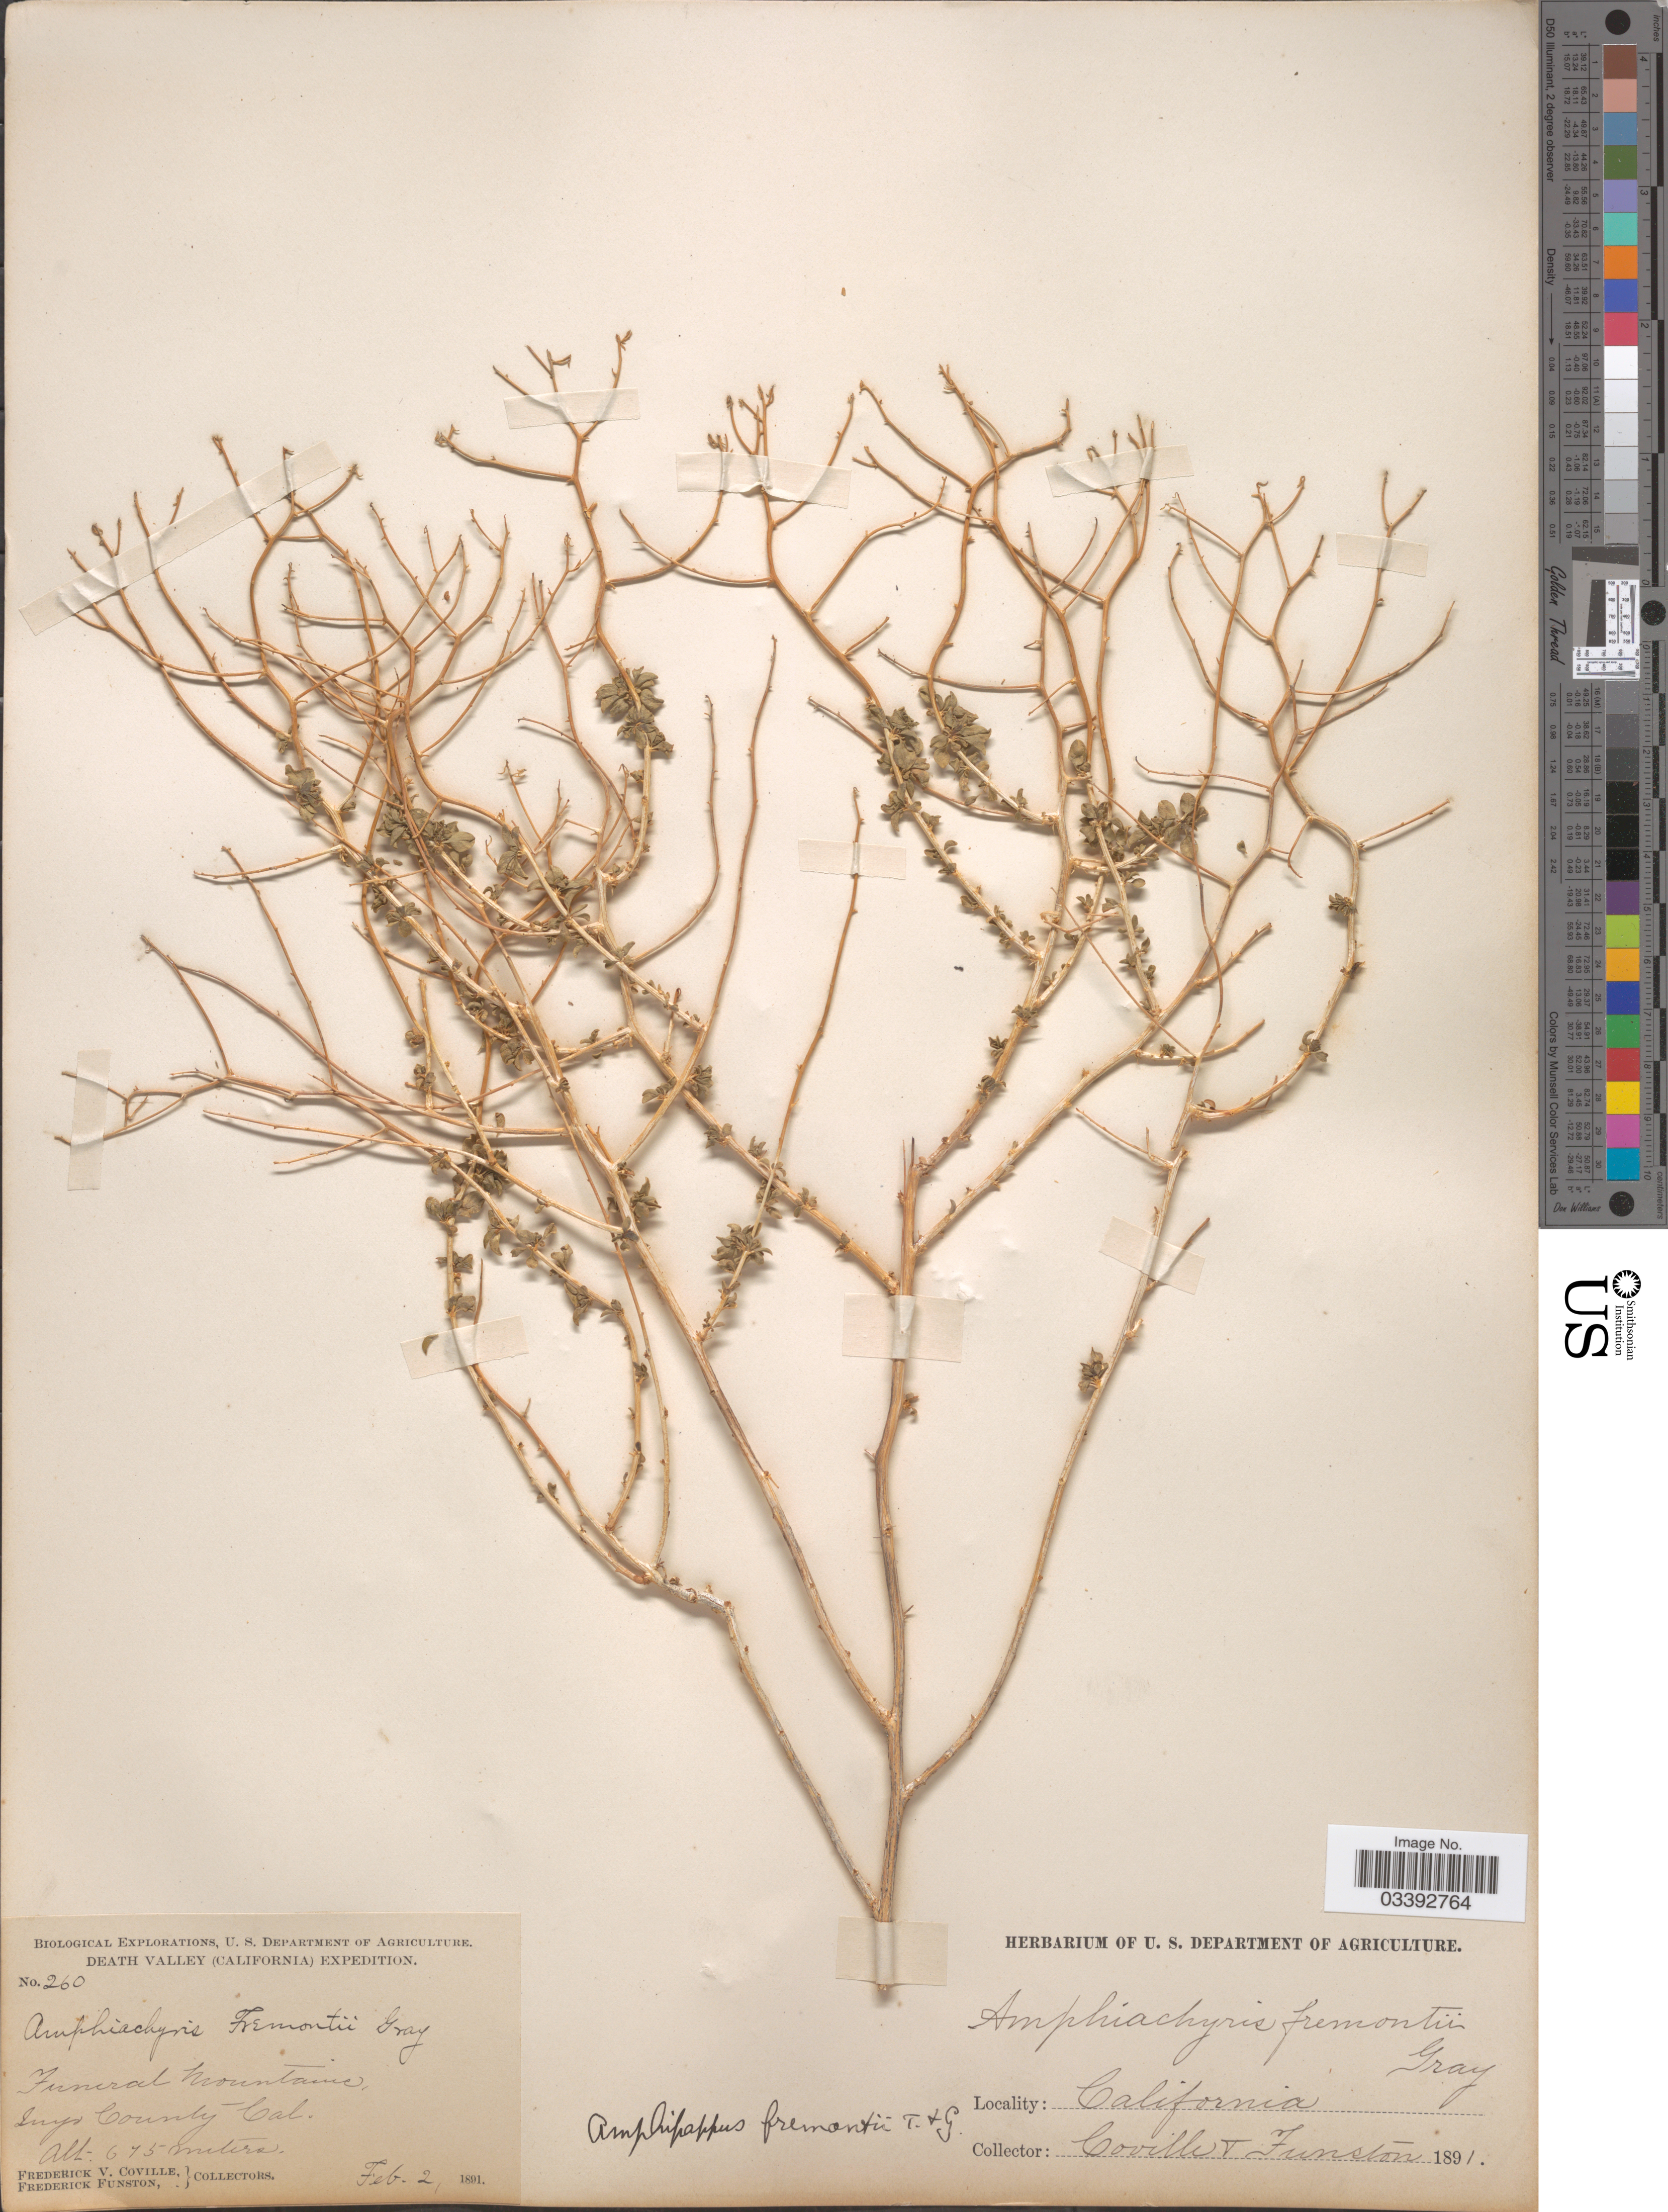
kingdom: Plantae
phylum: Tracheophyta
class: Magnoliopsida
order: Asterales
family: Asteraceae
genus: Amphipappus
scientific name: Amphipappus fremontii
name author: Torr. & A. Gray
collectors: F. V. Coville & F. Funston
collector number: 260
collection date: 1891-02-02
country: United States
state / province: California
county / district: Inyo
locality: Death Valley. Funeral Mountains, Inyo County.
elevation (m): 675